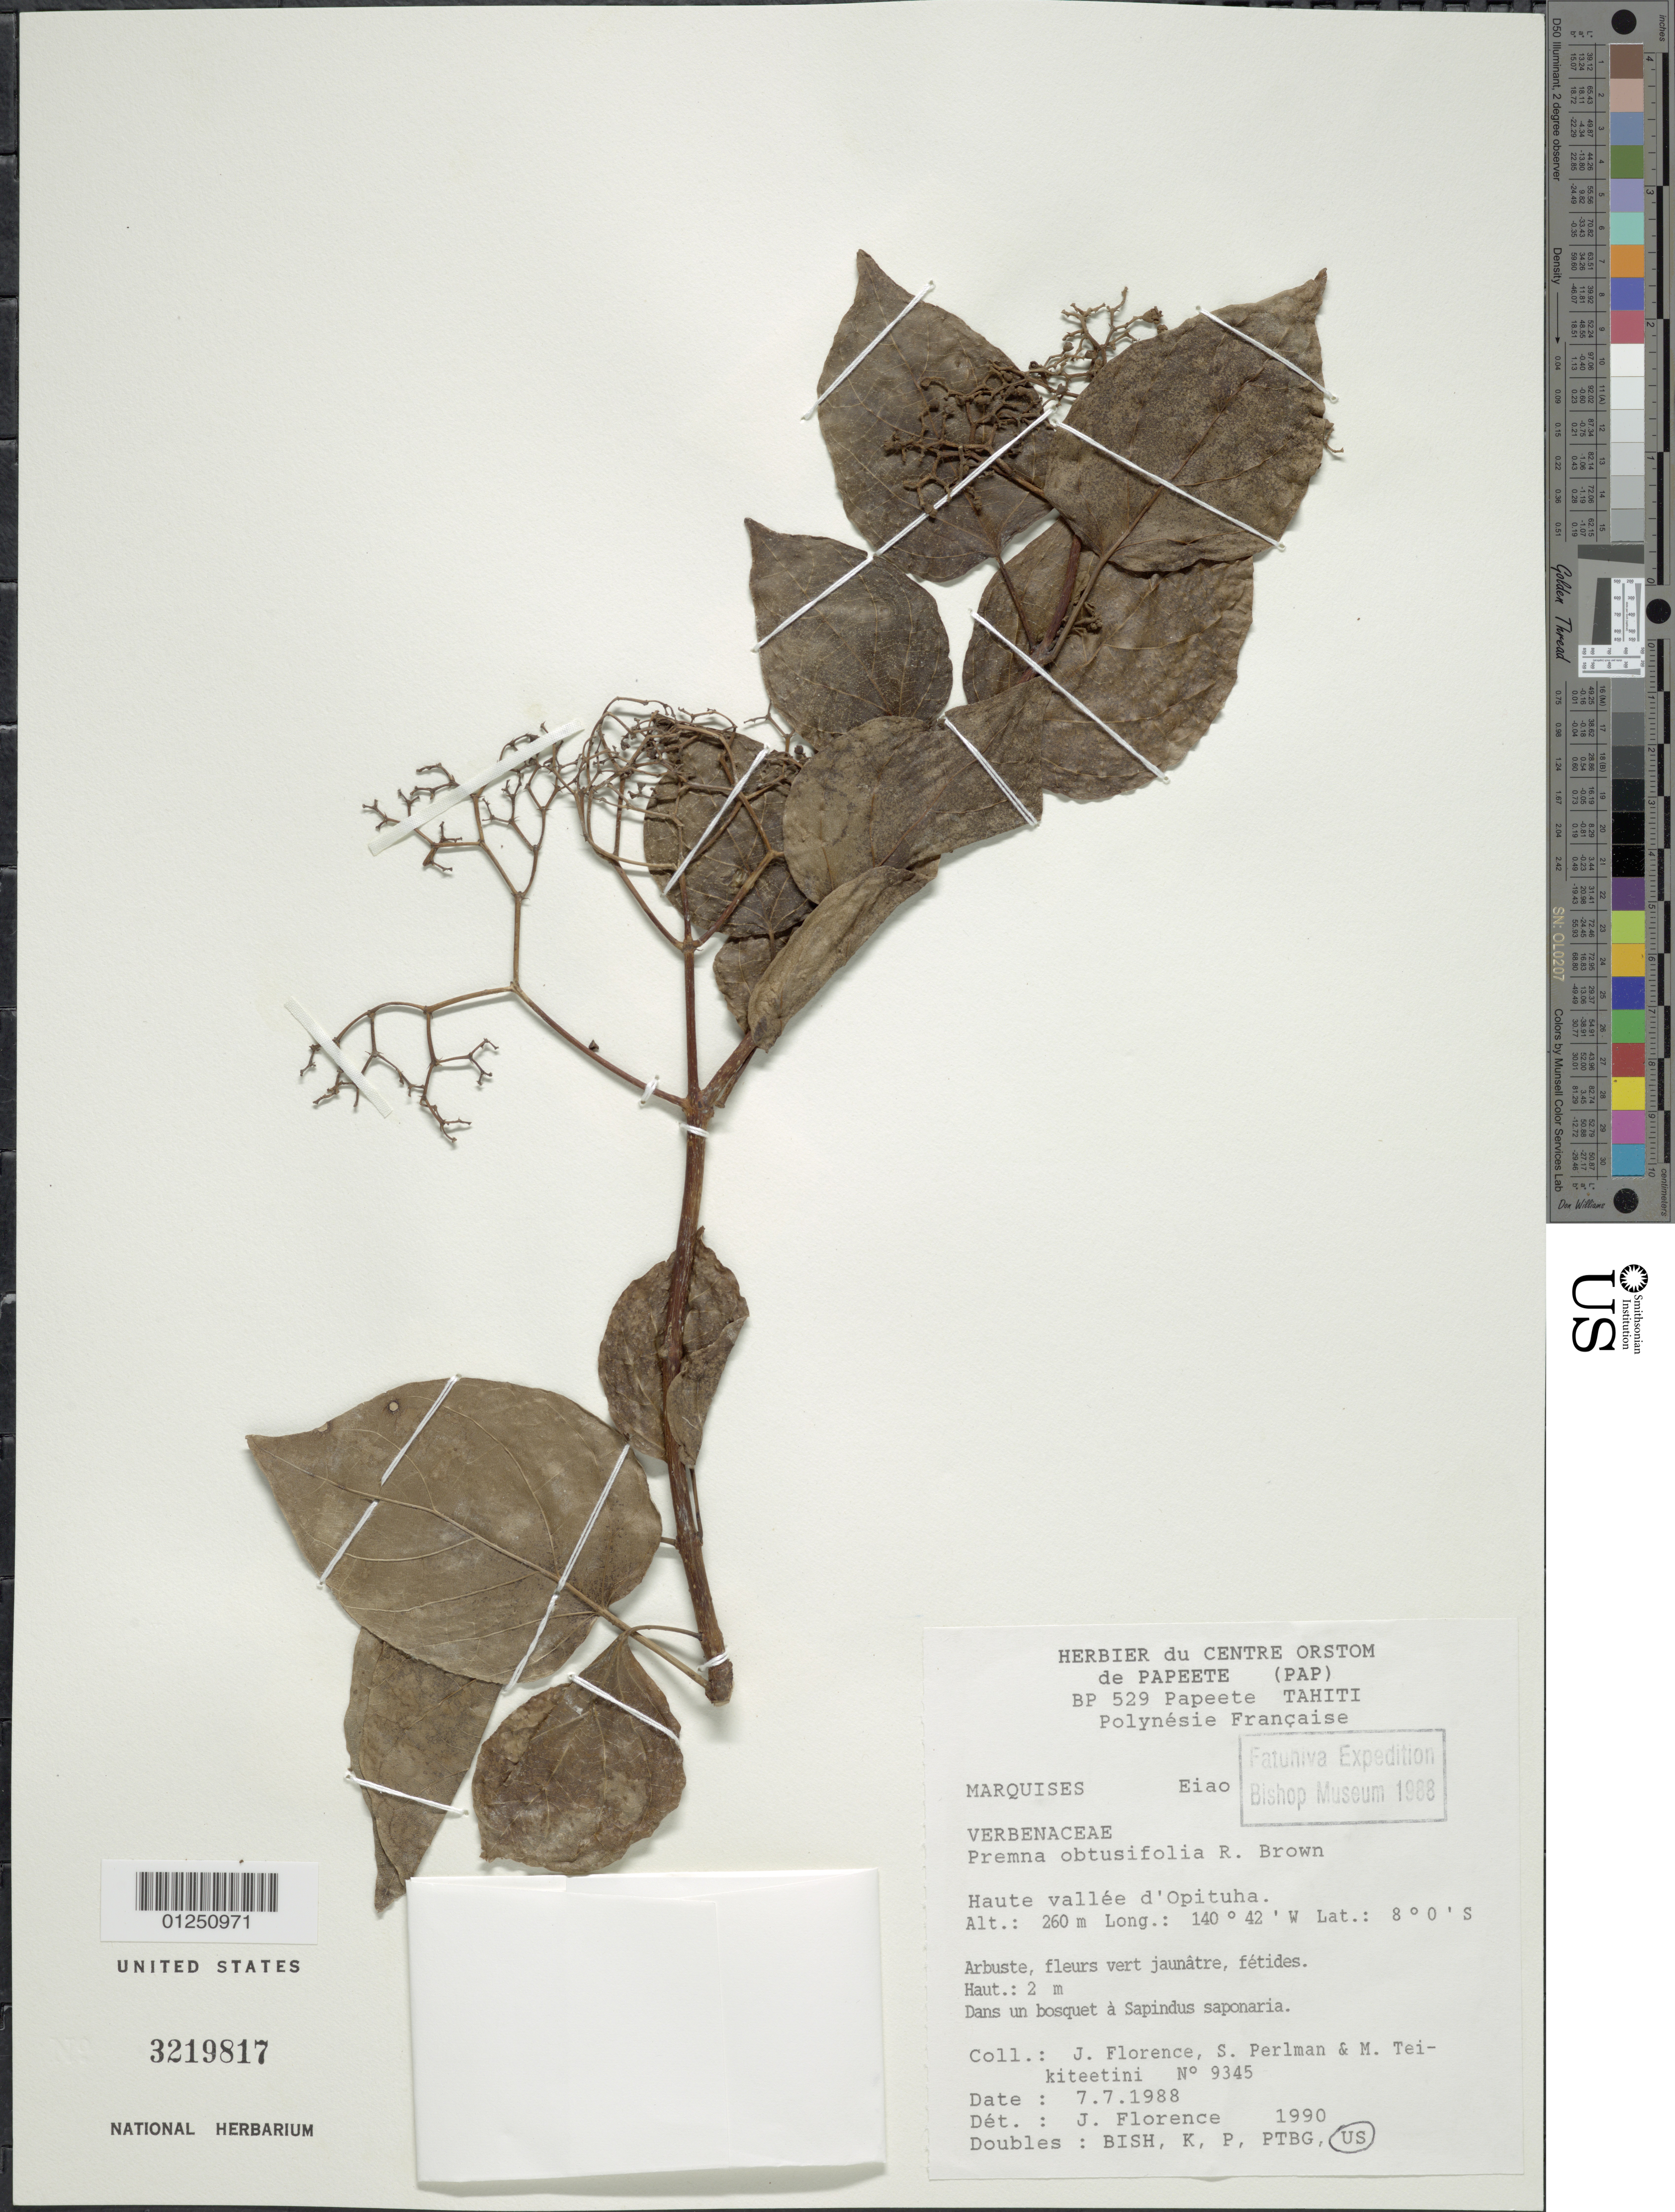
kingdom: Plantae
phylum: Tracheophyta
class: Magnoliopsida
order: Lamiales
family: Lamiaceae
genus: Premna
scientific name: Premna serratifolia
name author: L.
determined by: Florence, J.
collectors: J. Florence, S. P. Perlman & M. Teikiteetini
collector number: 9345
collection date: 1988-07-07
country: French Polynesia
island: Eiao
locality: Haute vallée d'Opituha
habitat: Dans un bosquet à Sapindus saponaria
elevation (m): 260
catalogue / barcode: US 3219817